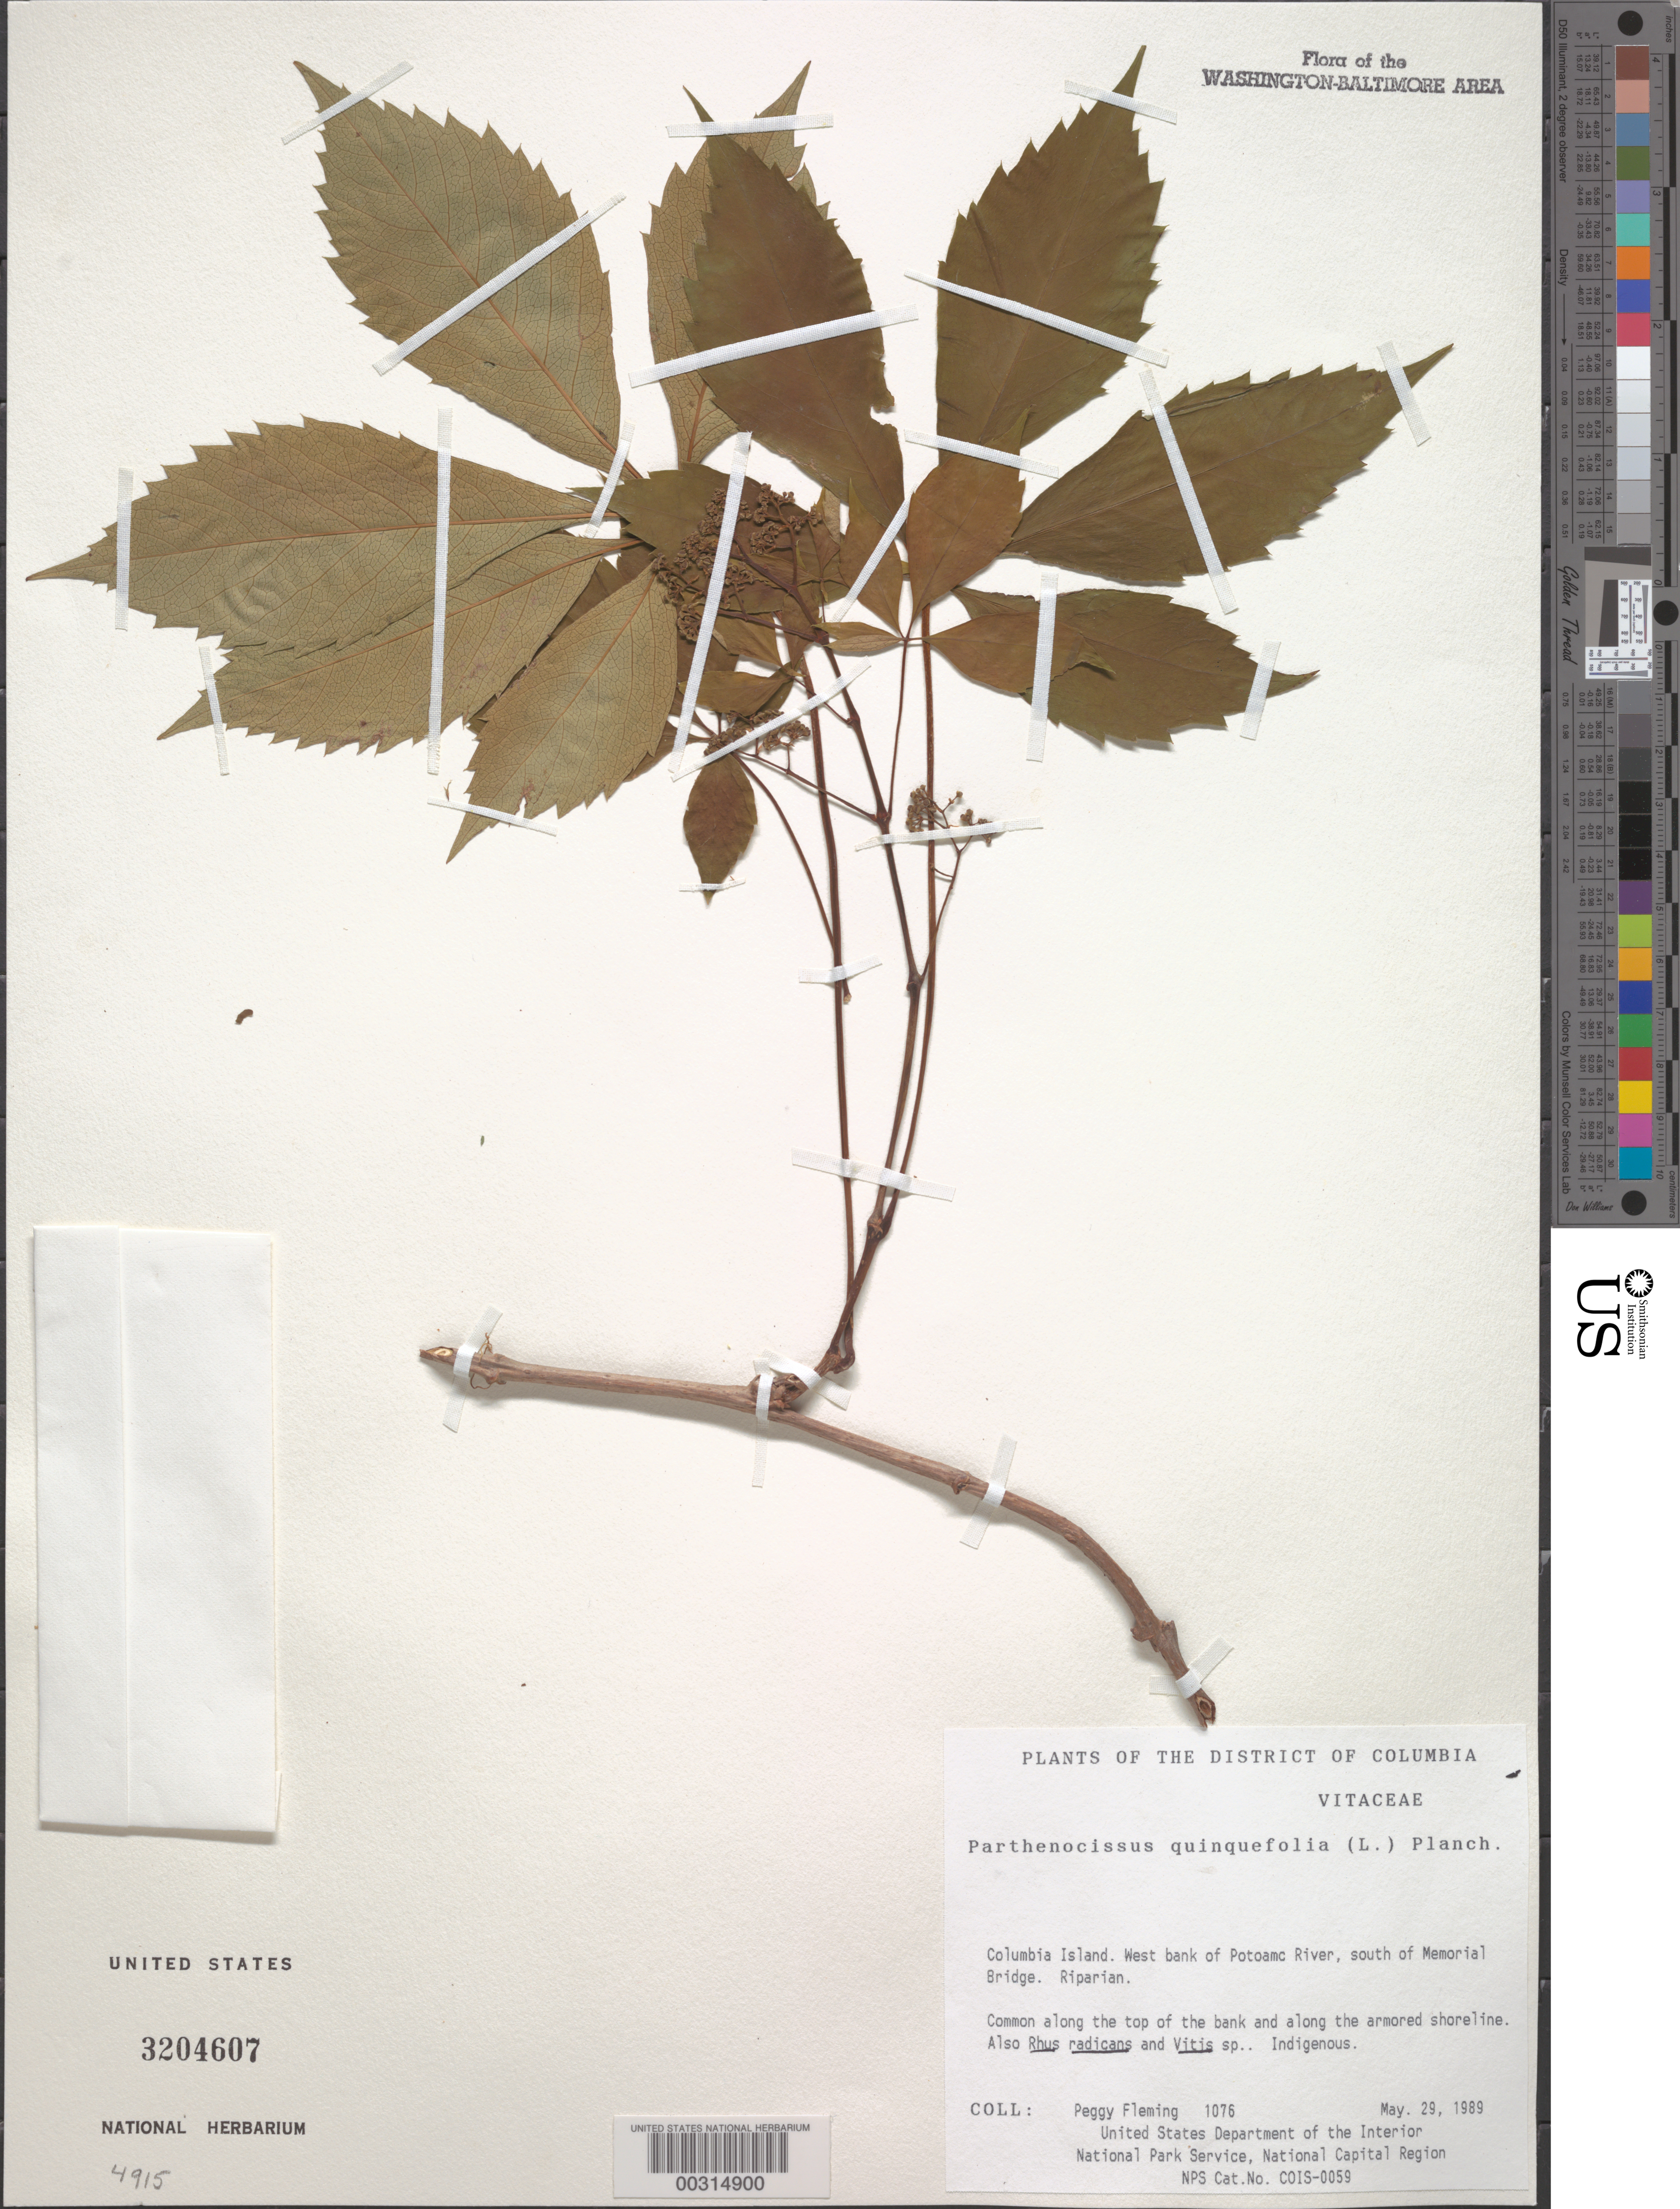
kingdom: Plantae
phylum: Tracheophyta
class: Magnoliopsida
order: Vitales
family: Vitaceae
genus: Parthenocissus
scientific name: Parthenocissus quinquefolia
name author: (L.) Planch.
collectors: P. Fleming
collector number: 1076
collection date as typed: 29 May 1989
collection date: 1989-05-29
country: United States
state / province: District of Columbia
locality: Columbia Island, W bank of Potomac River, S of Memorial Bridge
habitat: Along shoreline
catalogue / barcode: US 3204607